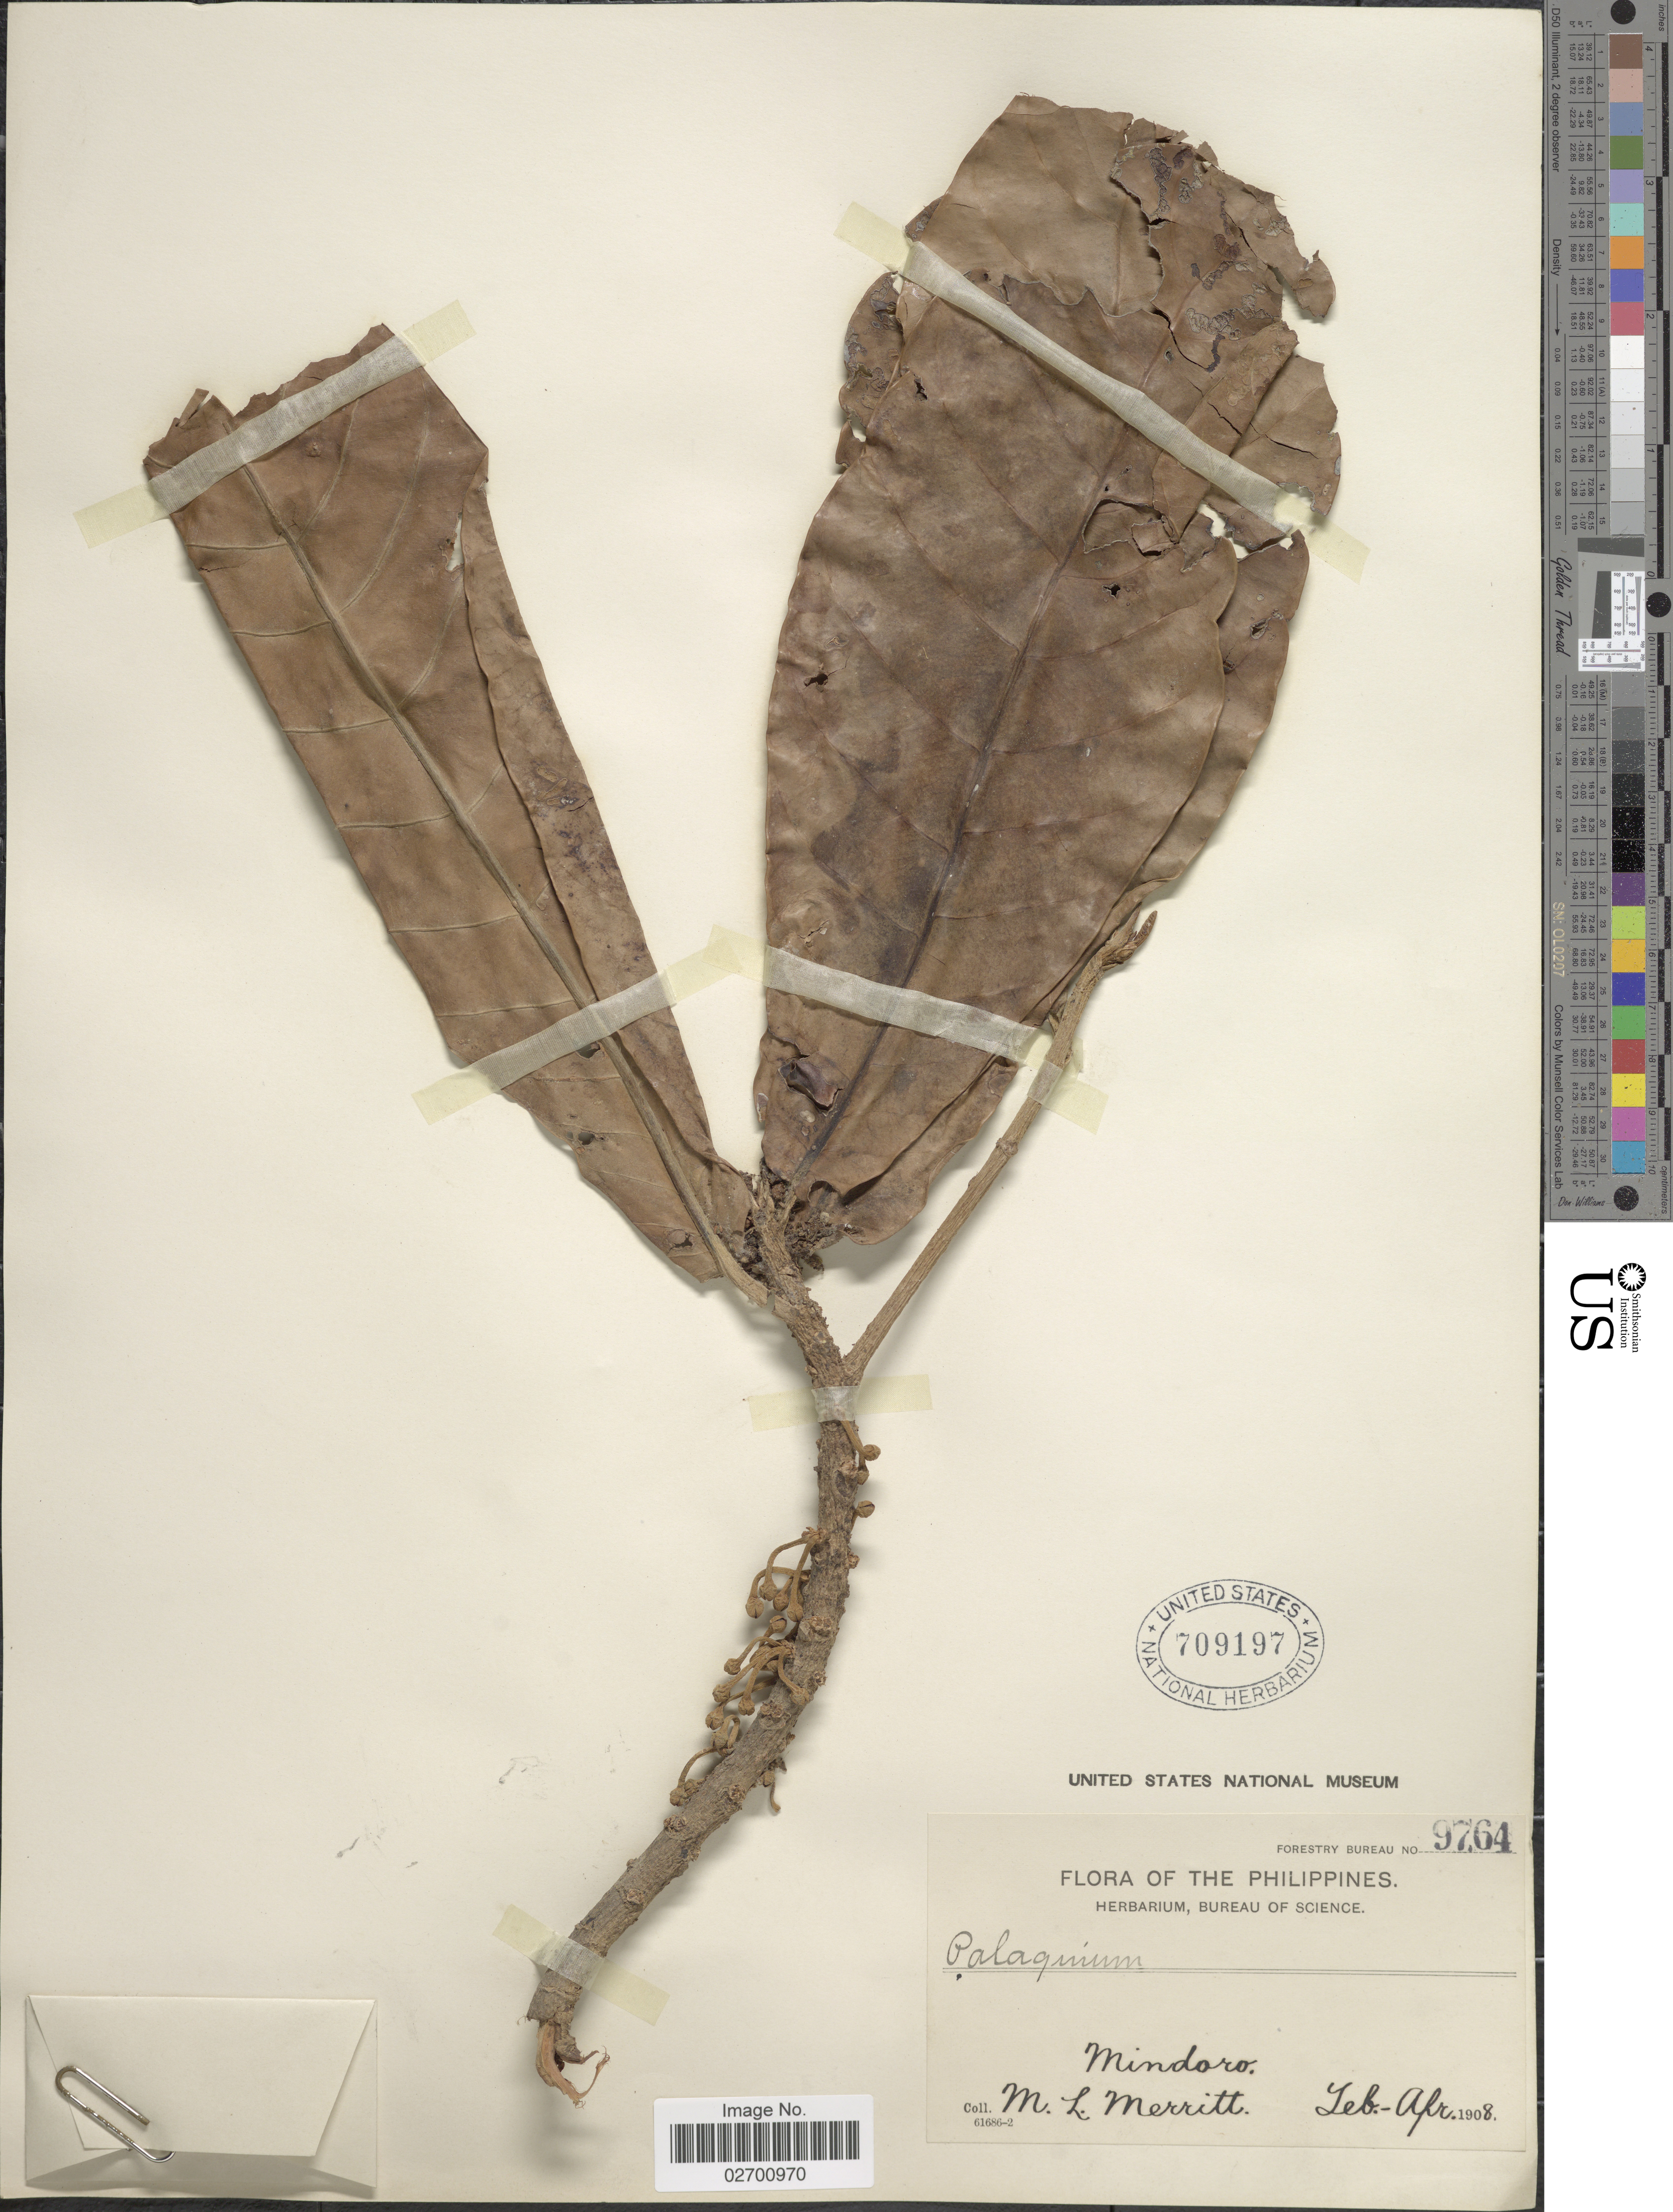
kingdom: Plantae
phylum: Tracheophyta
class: Magnoliopsida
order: Ericales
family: Sapotaceae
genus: Palaquium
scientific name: Palaquium philippense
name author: (Perr.) C.B. Rob.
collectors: M. L. Merritt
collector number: Forestry Bureau 9764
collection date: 1908-02/1908-04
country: Philippines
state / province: Mimaropa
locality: Mindoro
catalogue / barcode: US 709197